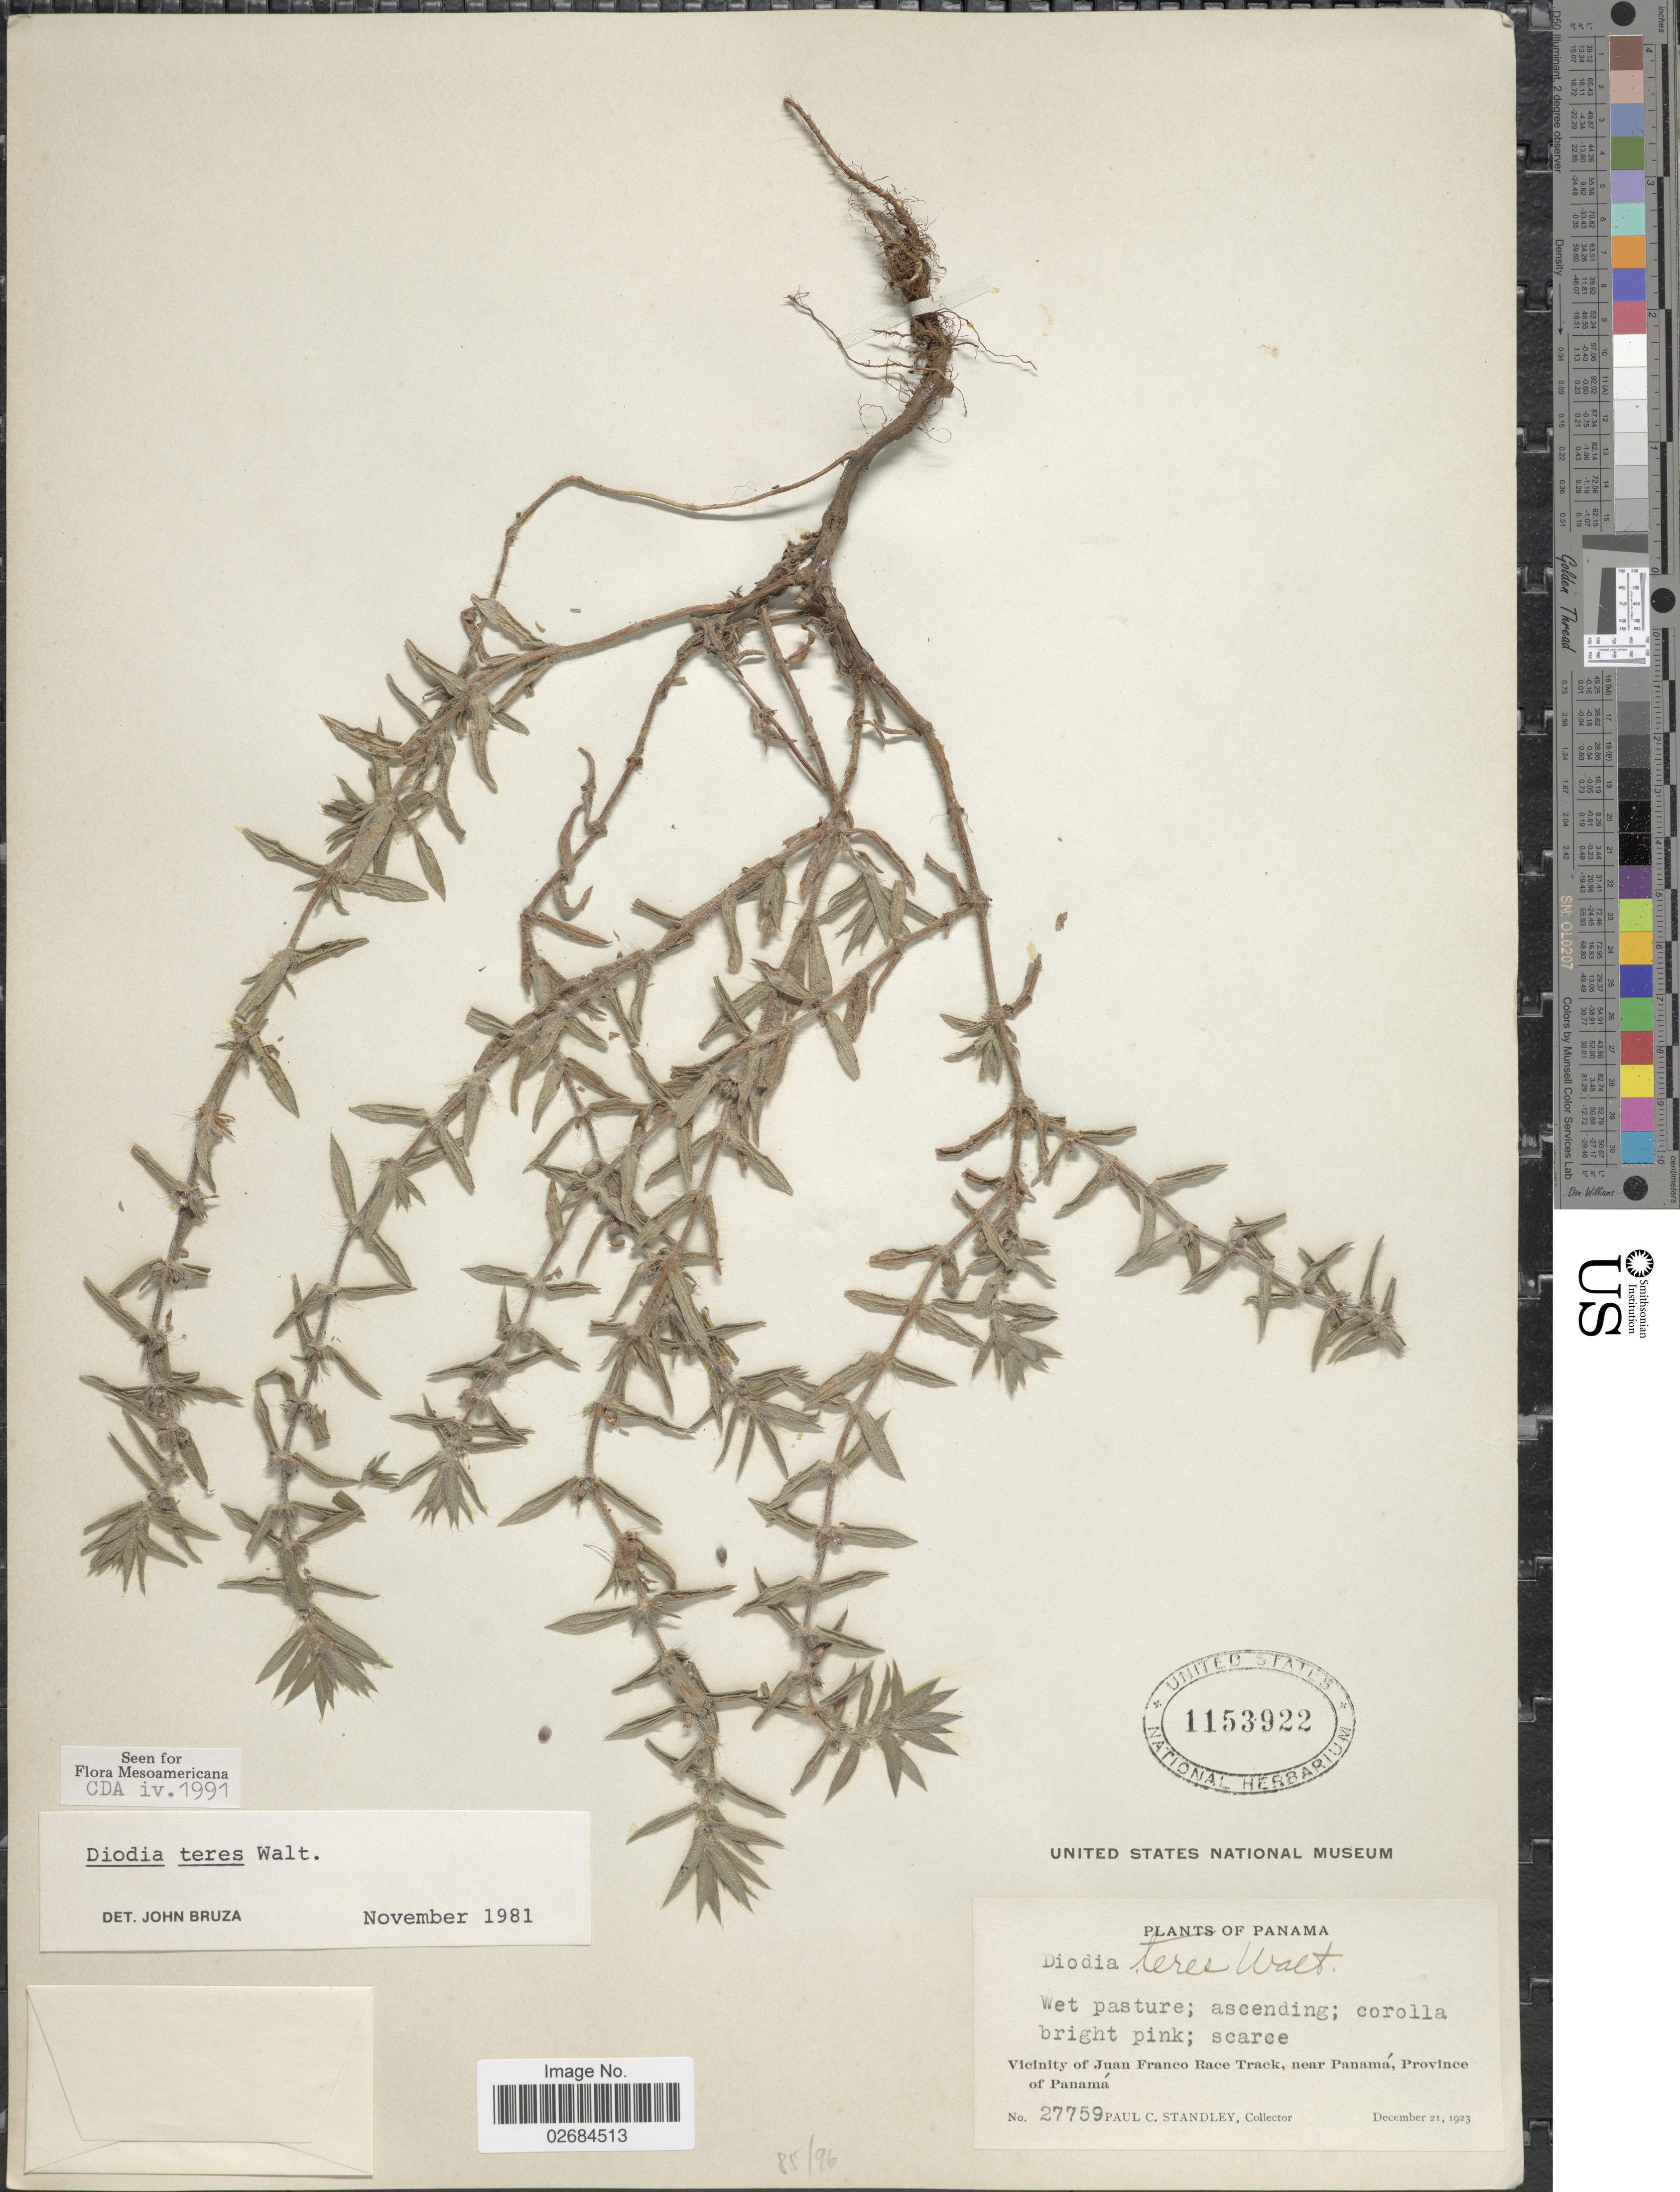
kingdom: Plantae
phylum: Tracheophyta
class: Magnoliopsida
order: Gentianales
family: Rubiaceae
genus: Diodia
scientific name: Diodia teres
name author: Walter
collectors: P. C. Standley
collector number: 27759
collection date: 1923-12-21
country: Panama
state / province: Panamá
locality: Vicinity of Juan Franco Race Track, near Panamá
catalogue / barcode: US 1153922